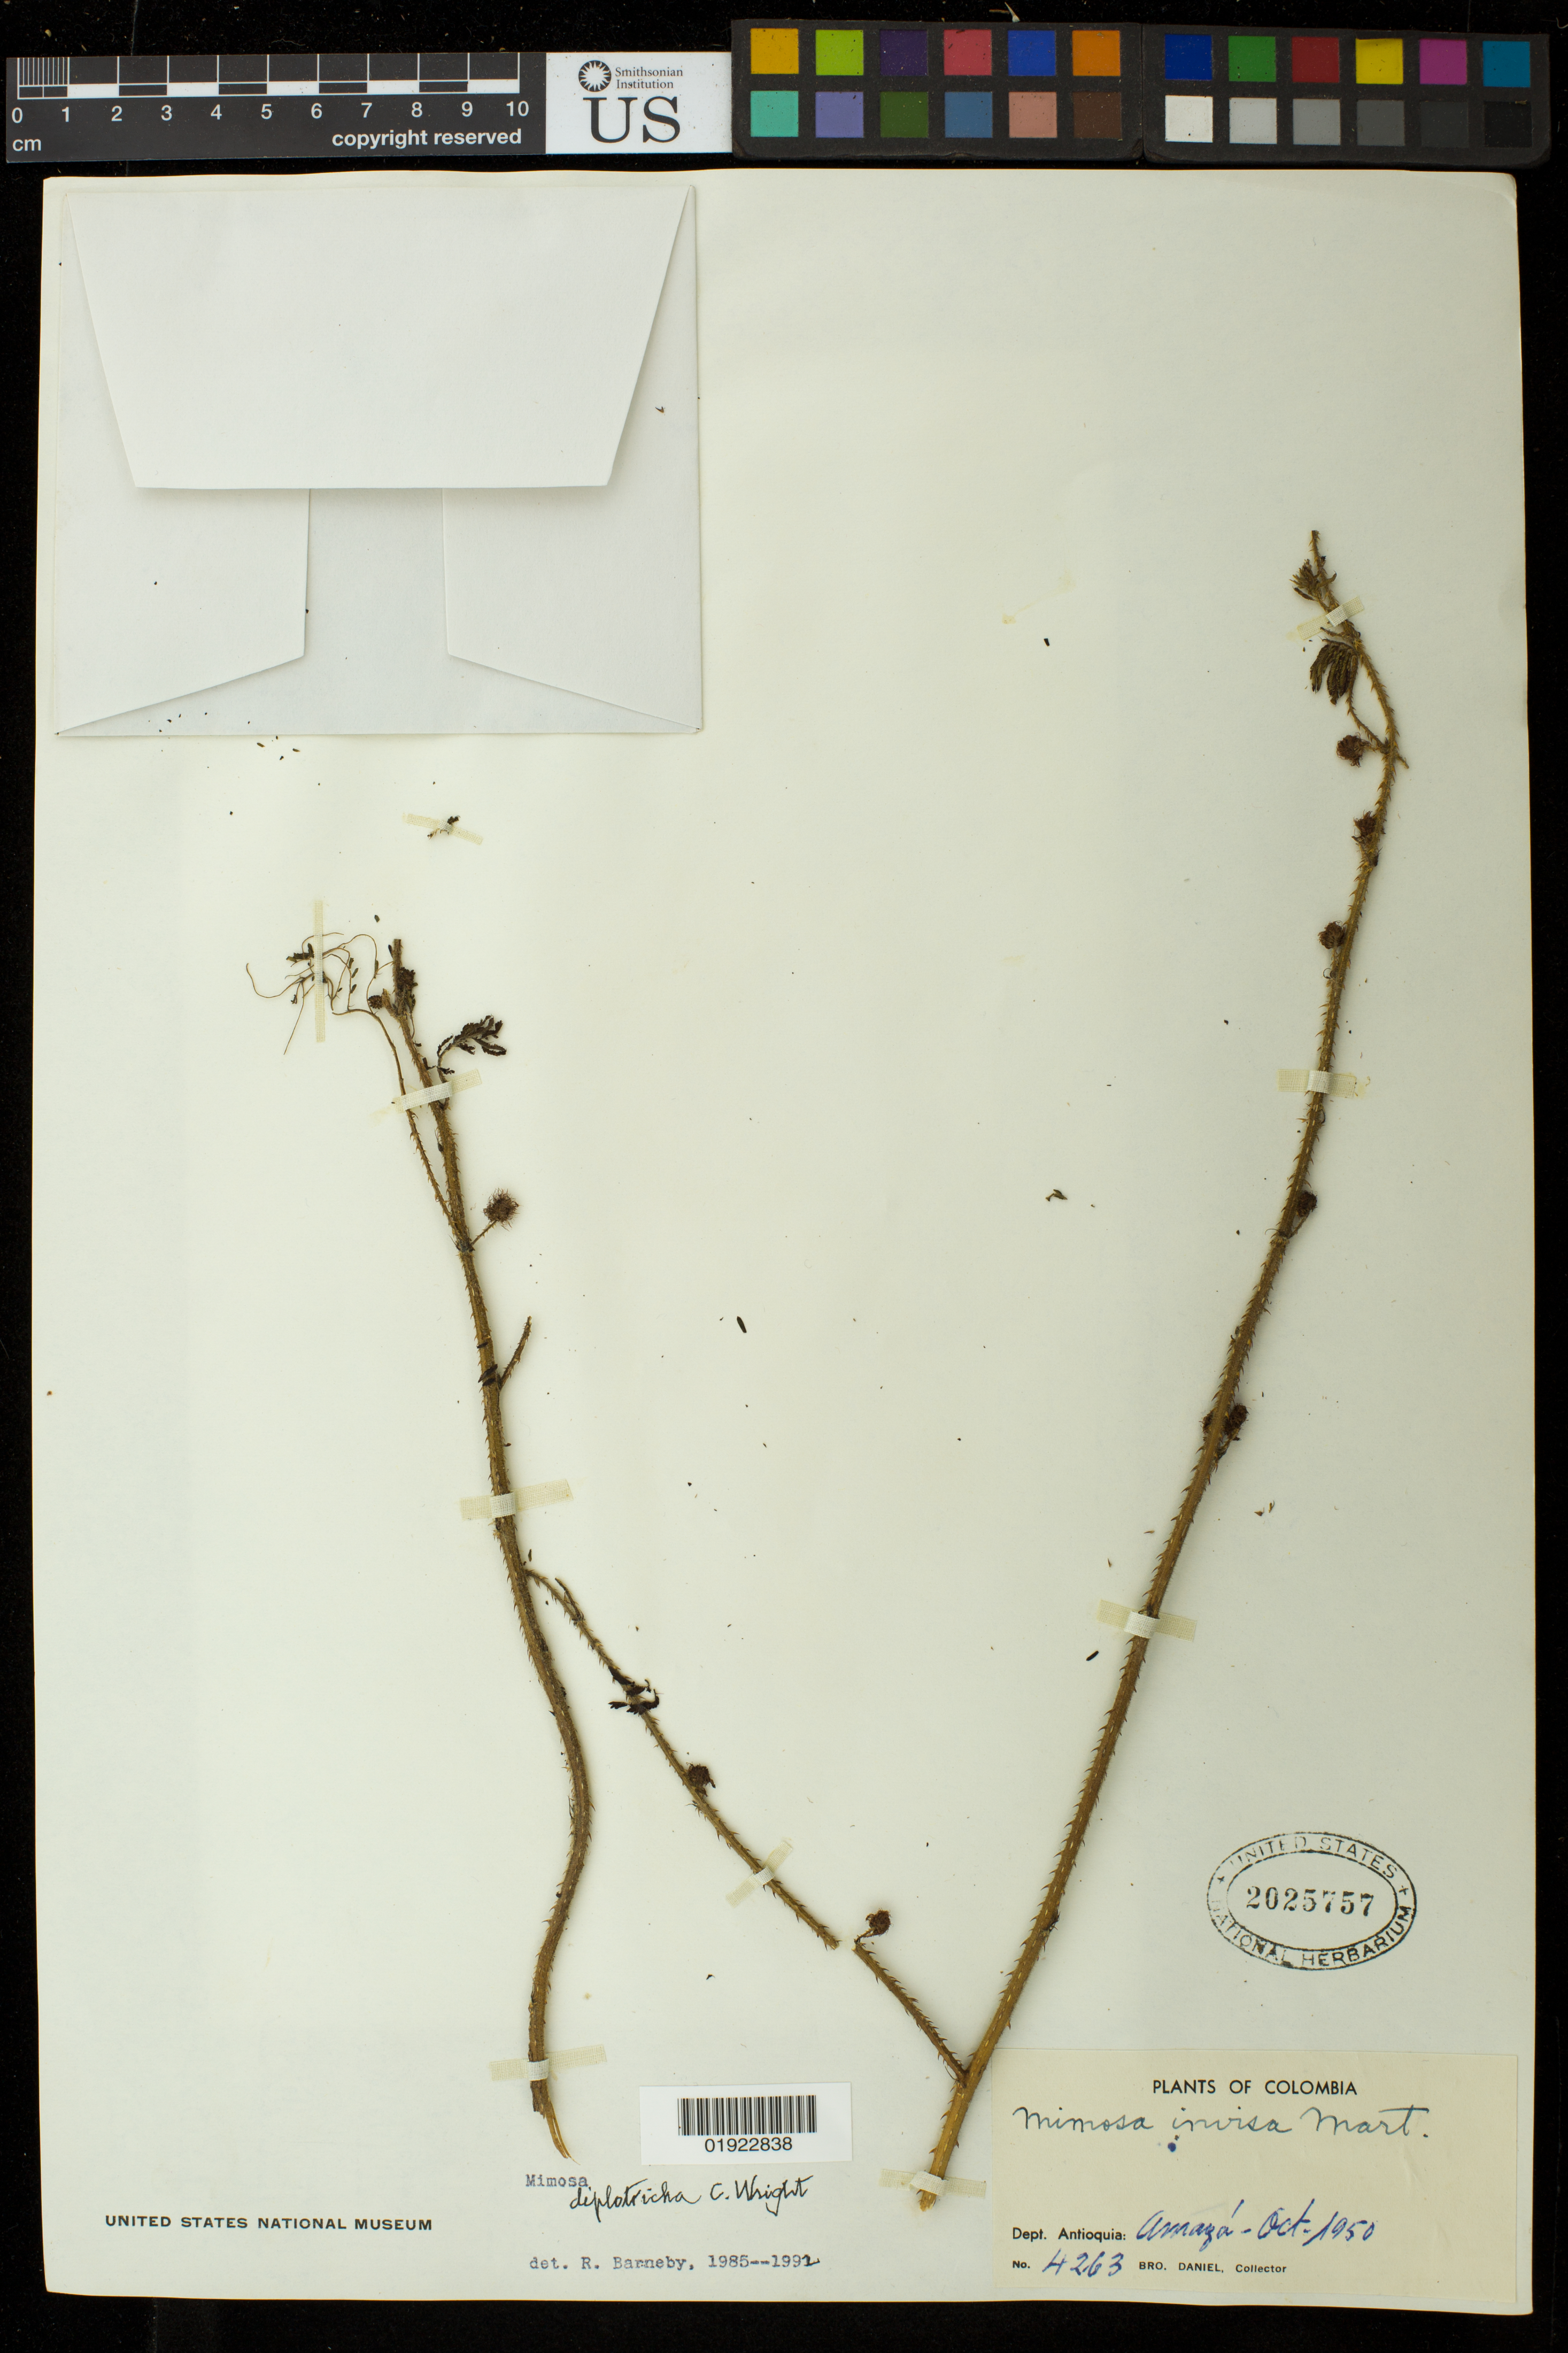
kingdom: Plantae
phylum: Tracheophyta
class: Magnoliopsida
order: Fabales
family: Fabaceae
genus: Mimosa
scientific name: Mimosa diplotricha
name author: C. Wright in Sauvalle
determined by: Barneby, Rupert C., (NY)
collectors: Bro. Daniel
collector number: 4263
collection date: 1950-10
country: Colombia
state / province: Antioquia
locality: Amaga.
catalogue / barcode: US 2025757